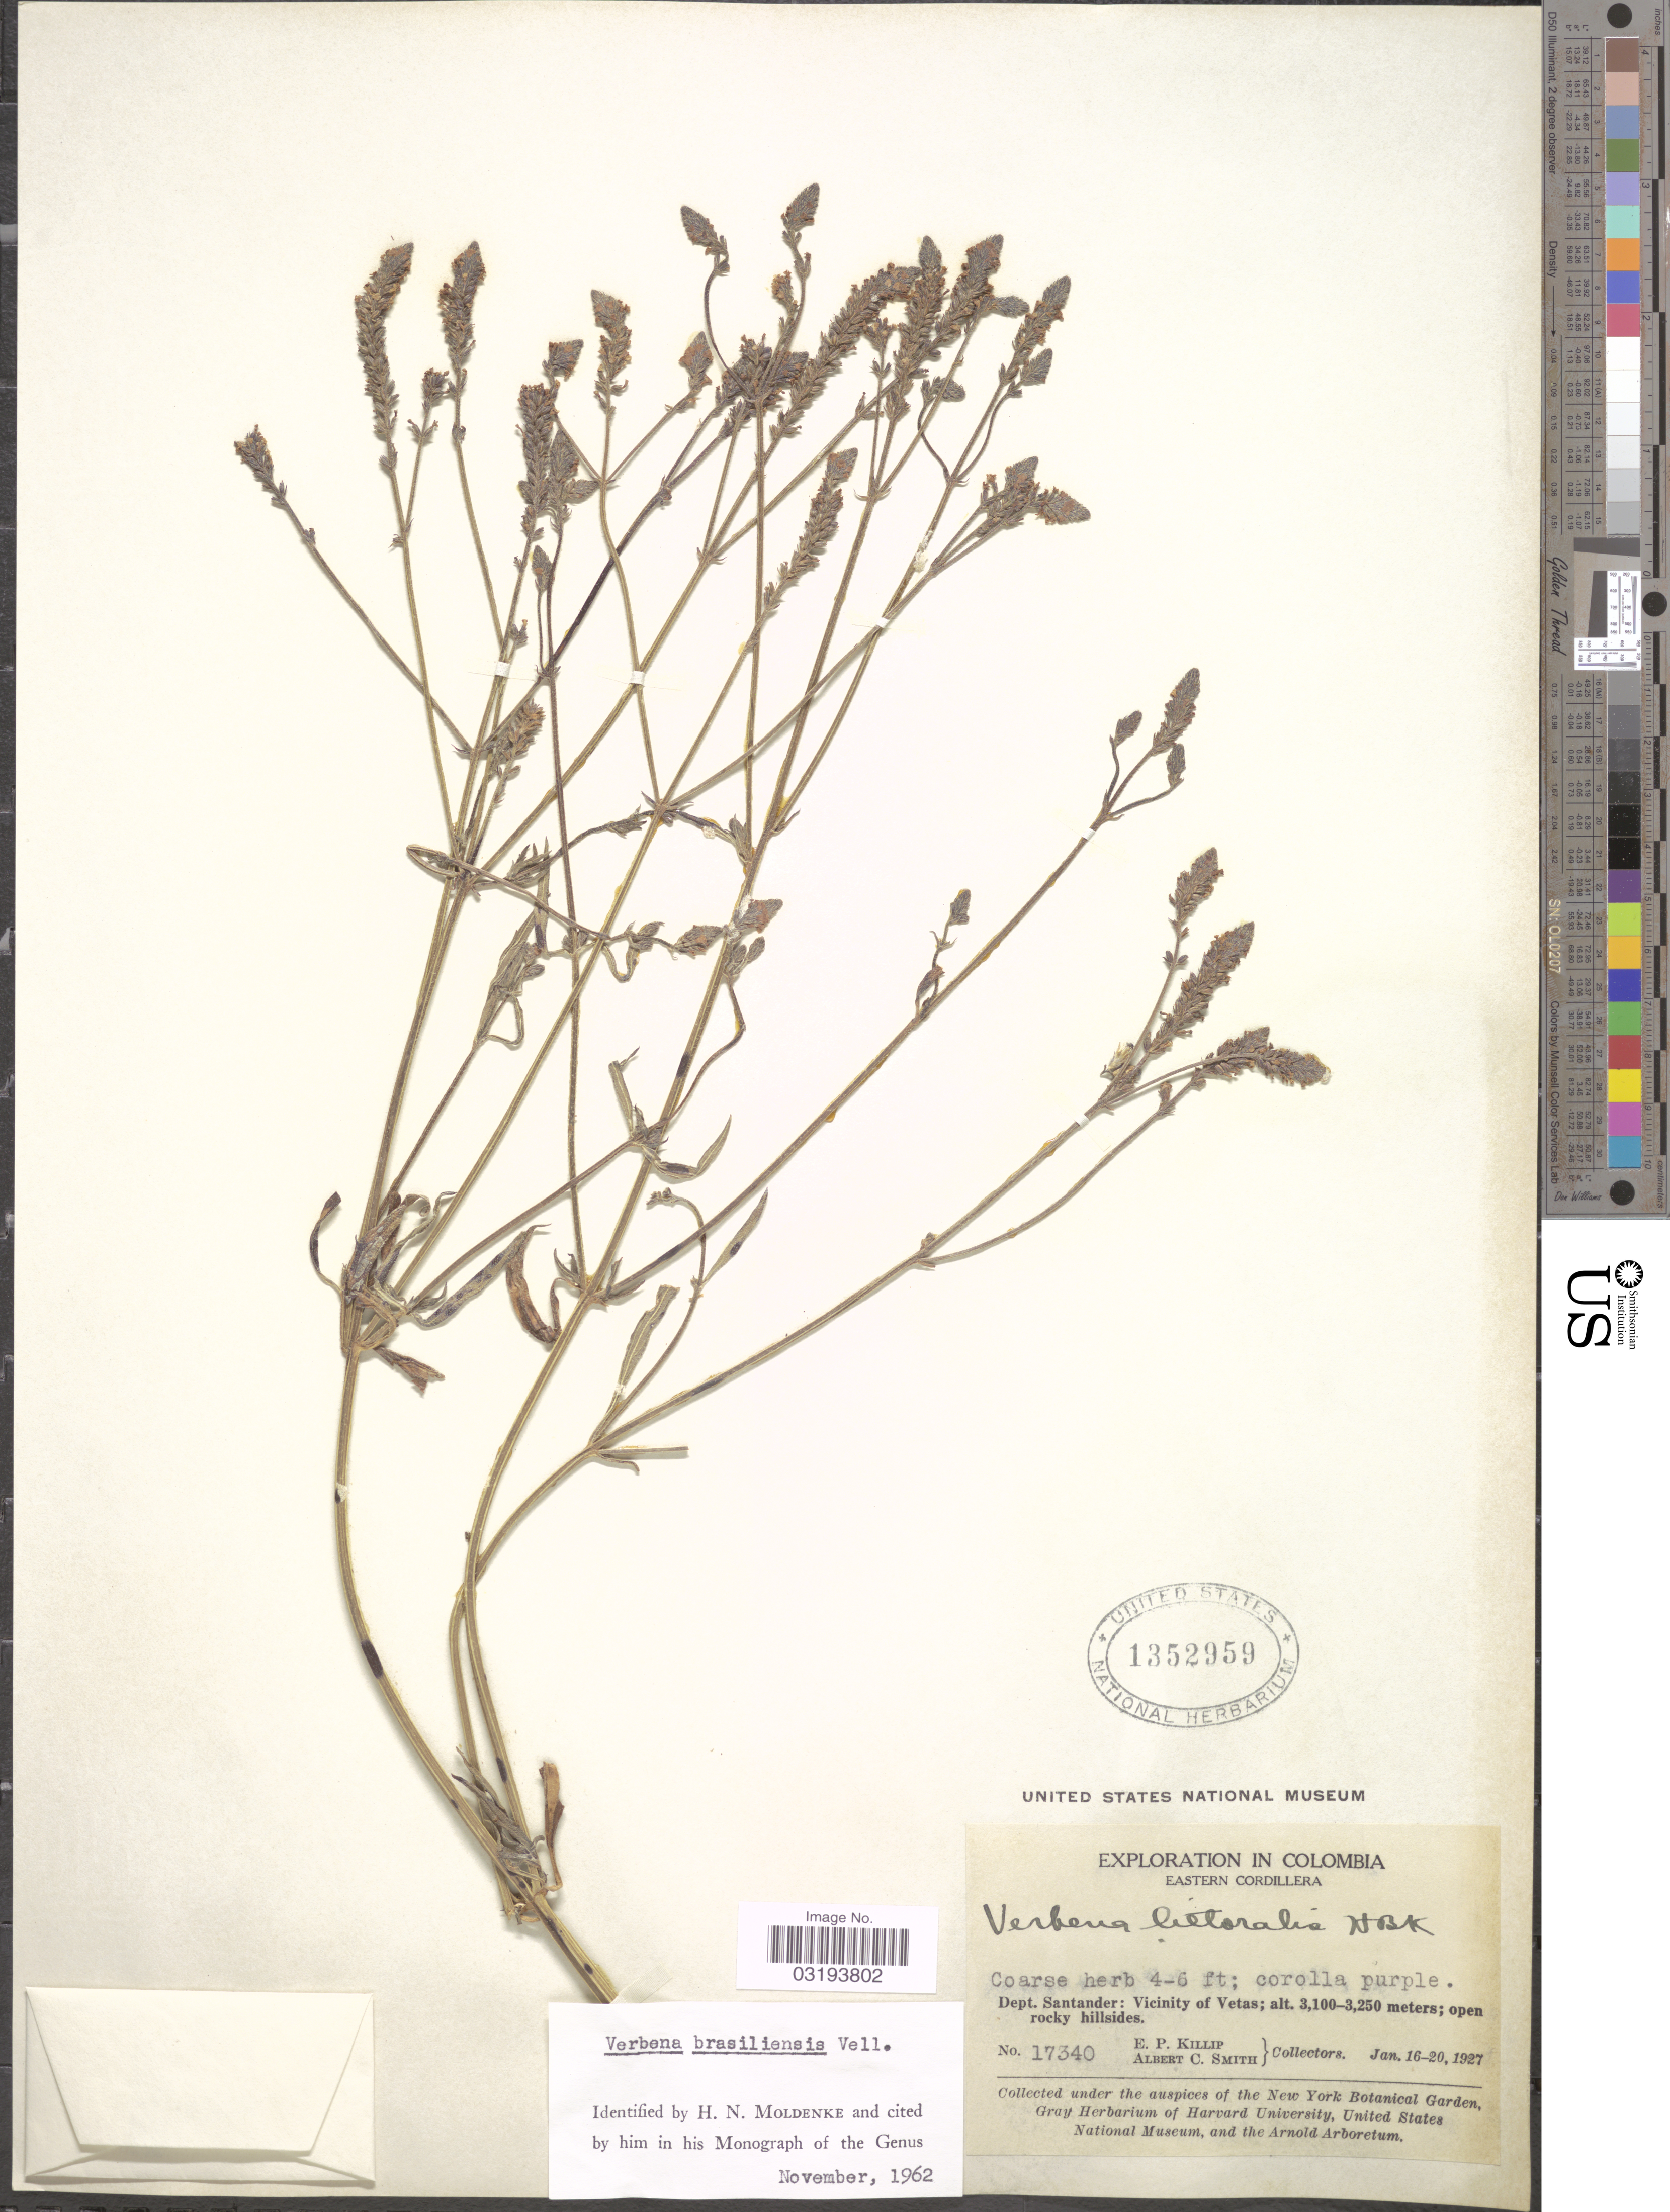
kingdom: Plantae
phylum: Tracheophyta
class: Magnoliopsida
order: Lamiales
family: Verbenaceae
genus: Verbena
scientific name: Verbena litoralis var. brevibracteata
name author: (Kuntze) N. O'Leary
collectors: E. P. Killip & A. C. Smith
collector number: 17340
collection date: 1927-01-16/1927-01-20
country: Colombia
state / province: Santander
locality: Eastern Cordillera, Dept. Santander: Vicinity of Vetas.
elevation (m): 3100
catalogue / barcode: US 1352959